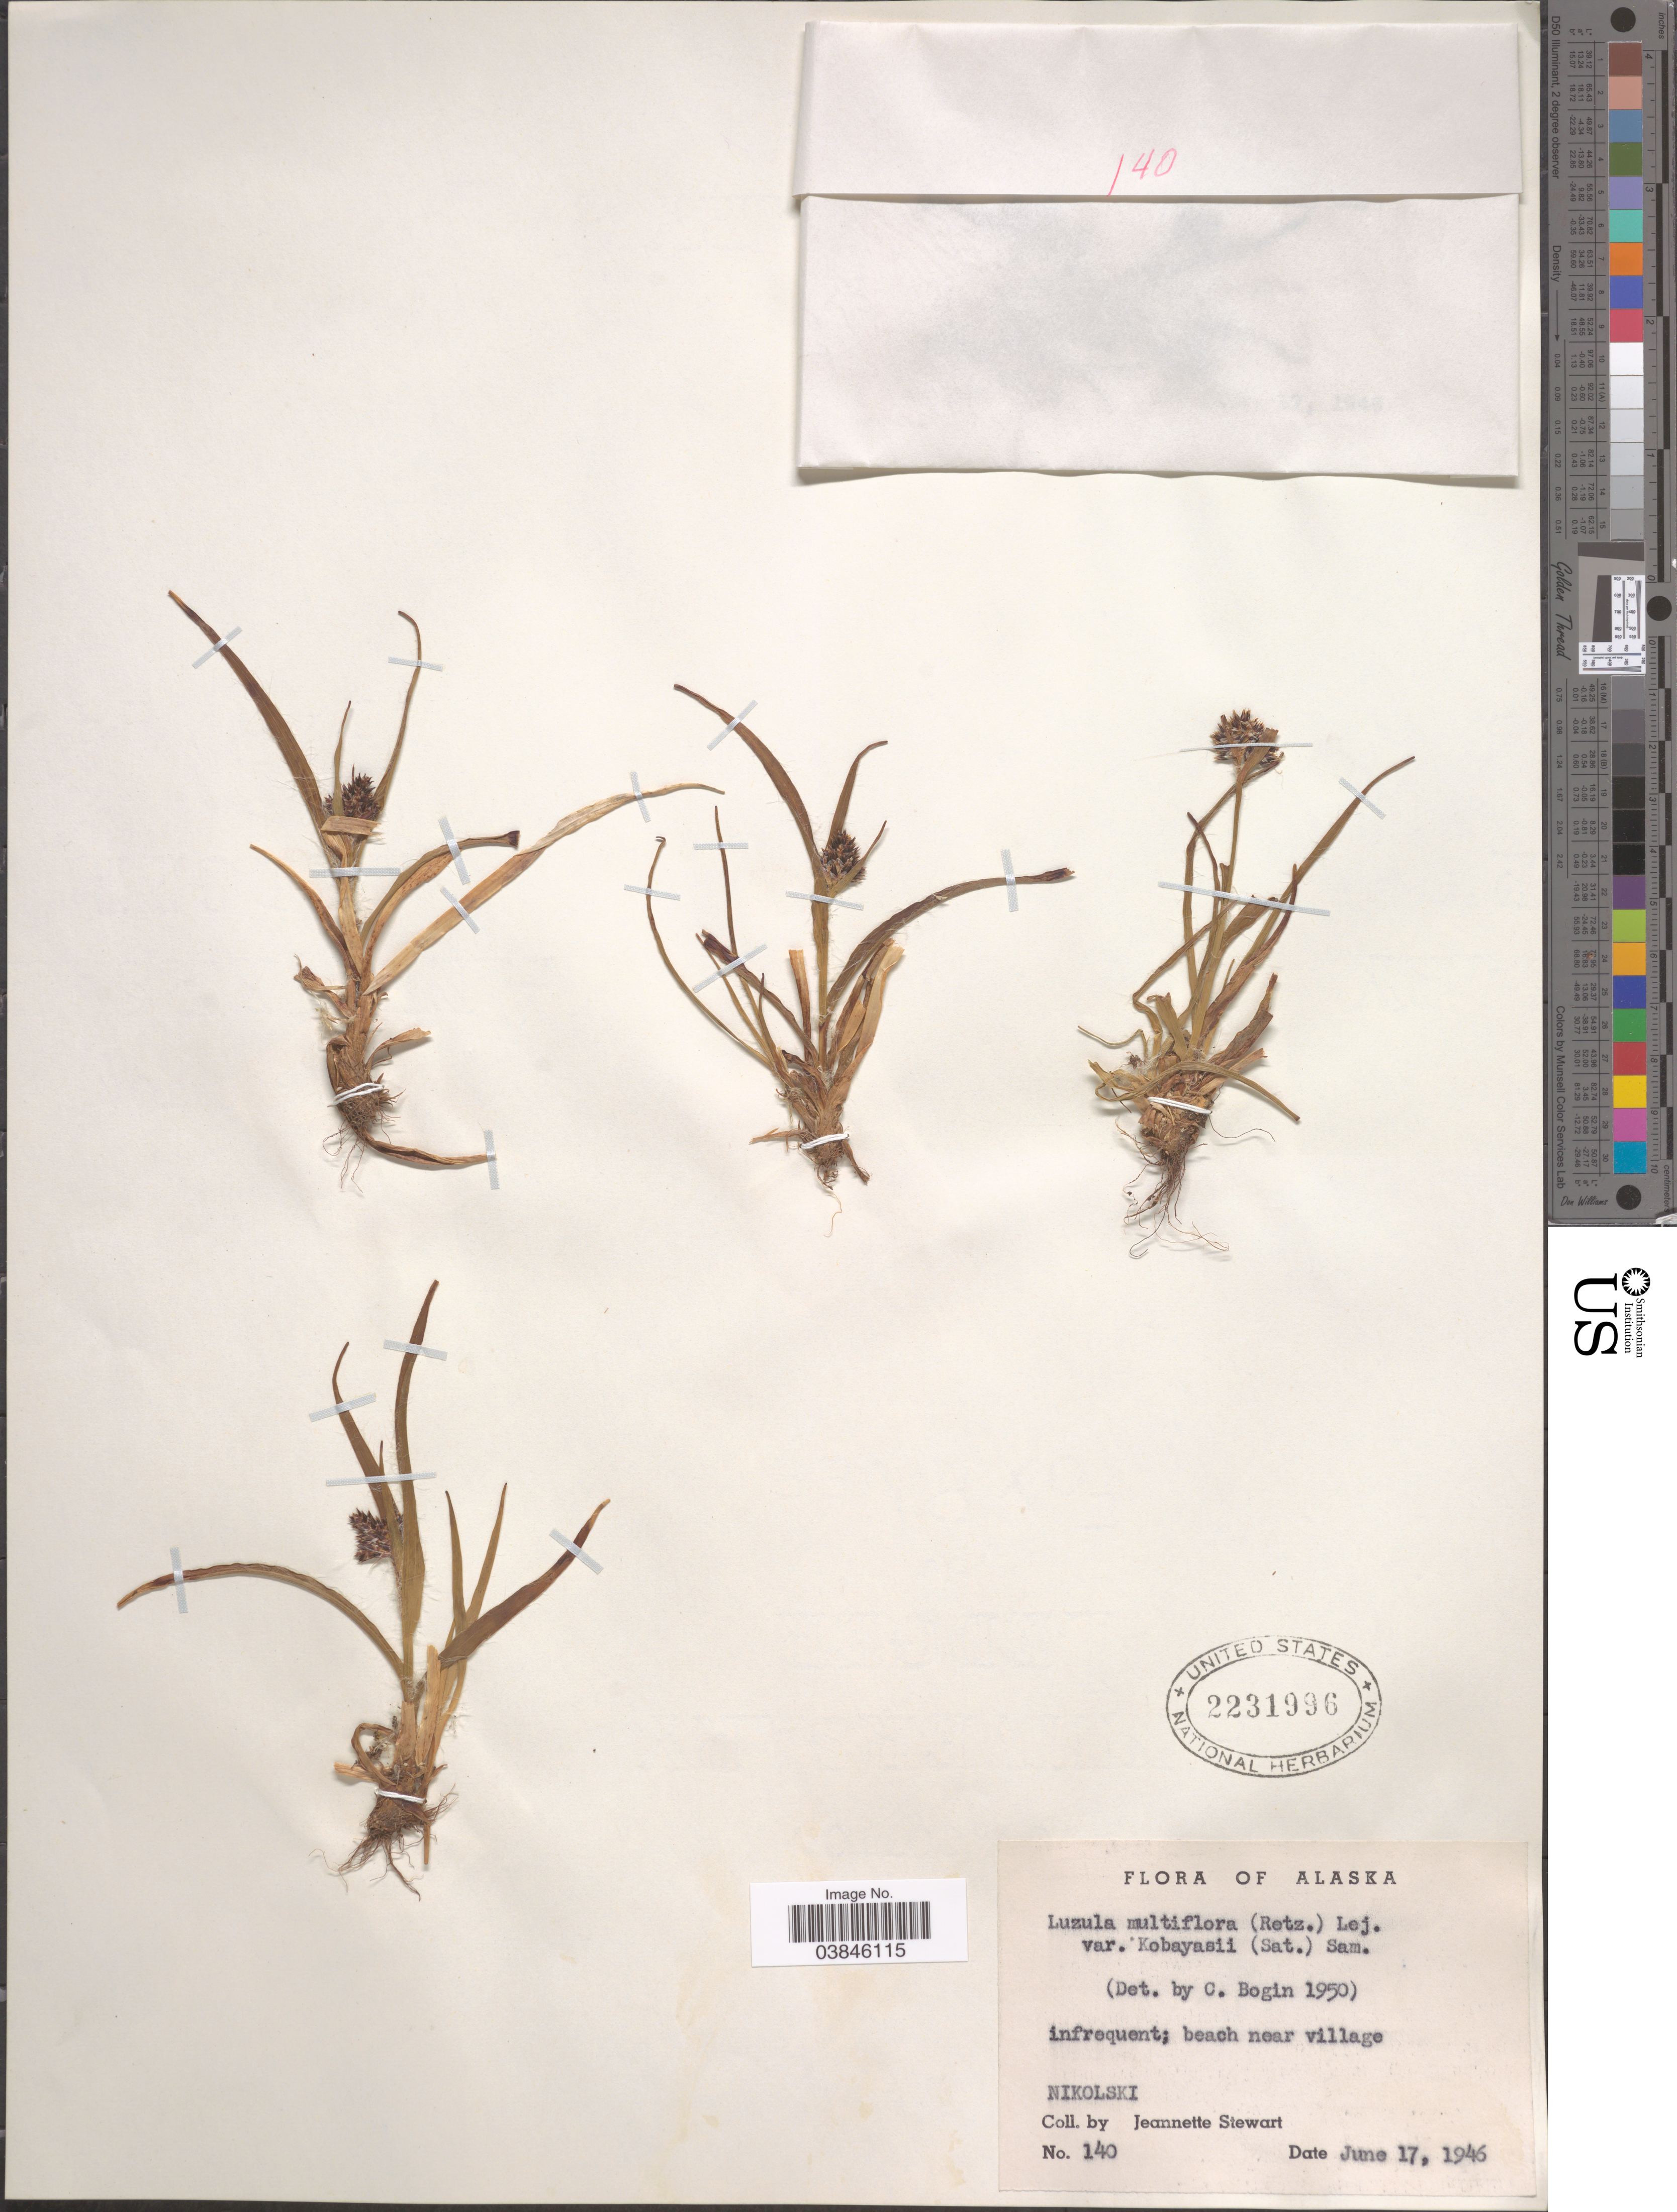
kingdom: Plantae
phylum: Tracheophyta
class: Liliopsida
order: Poales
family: Juncaceae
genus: Luzula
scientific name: Luzula multiflora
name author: (Ehrh.) Lej.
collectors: J. Stewart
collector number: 140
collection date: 1946-06-17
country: United States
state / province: Alaska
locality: Beach near village. Nikolski.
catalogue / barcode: US 2231996